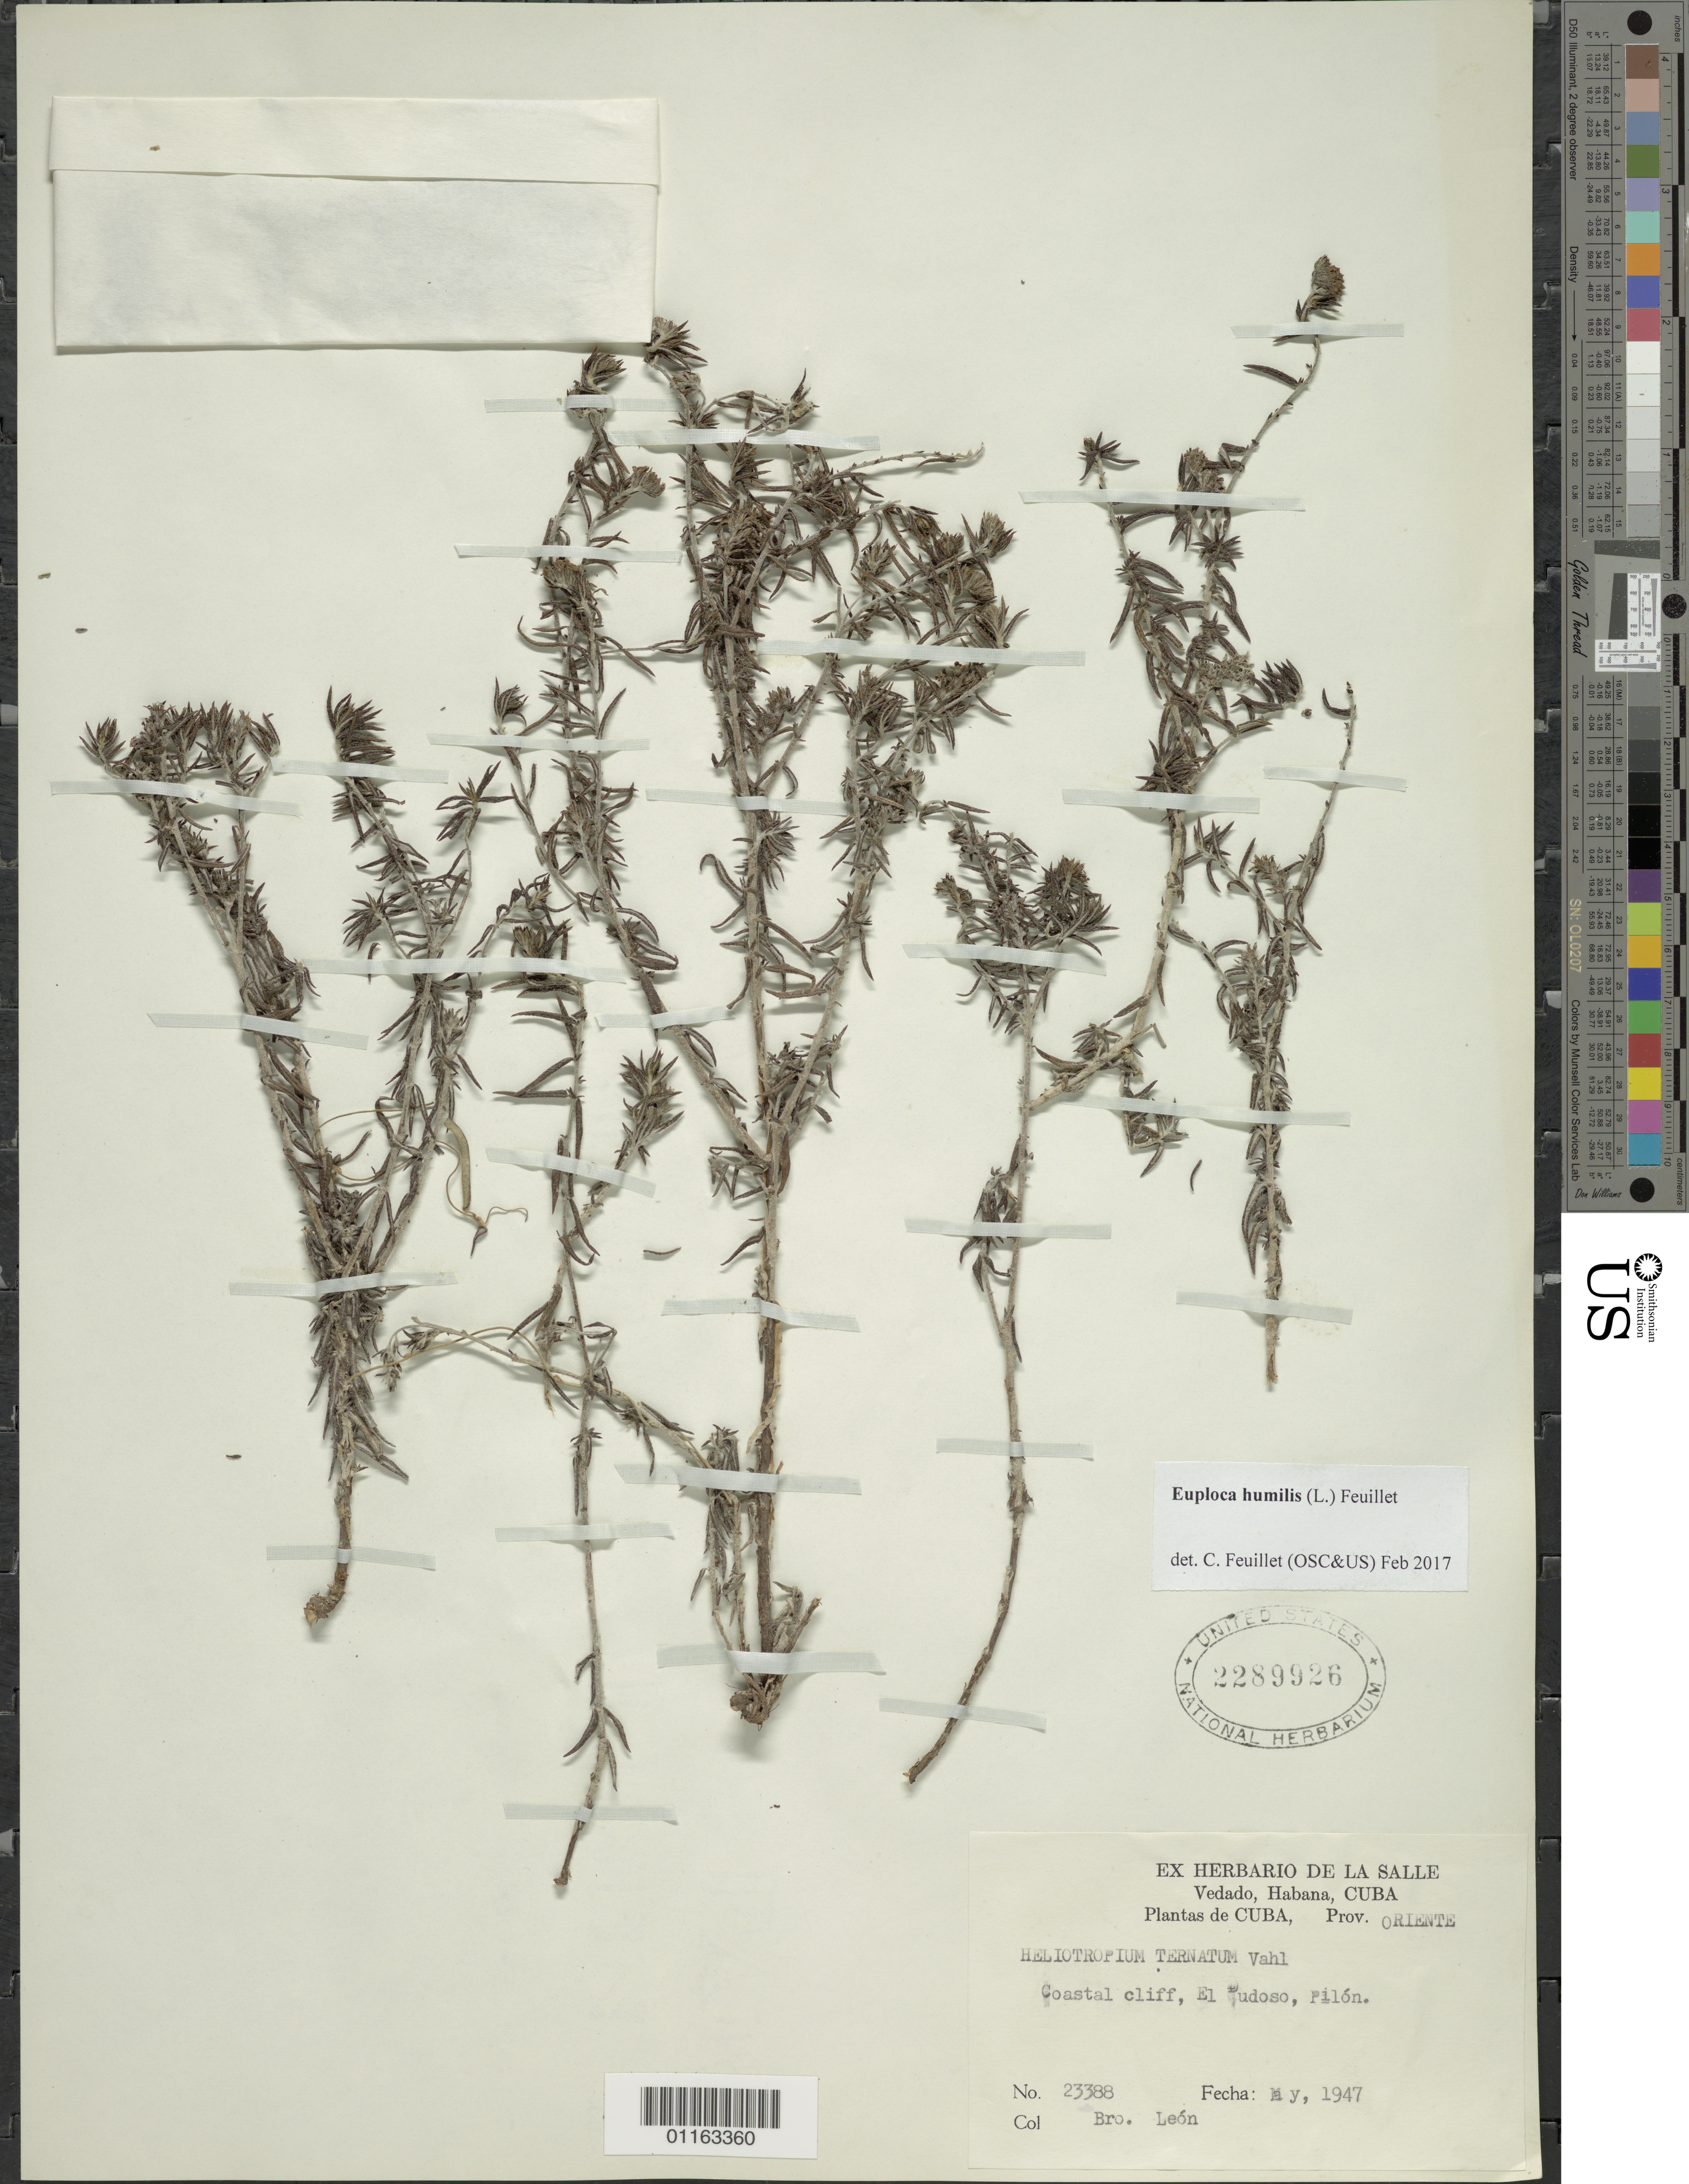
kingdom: Plantae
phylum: Tracheophyta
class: Magnoliopsida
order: Boraginales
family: Heliotropiaceae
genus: Euploca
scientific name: Euploca humilis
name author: (L.) Feuillet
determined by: Feuillet, C.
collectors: Bro. León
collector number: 23388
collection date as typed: May 1947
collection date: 1947-05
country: Cuba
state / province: Oriente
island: Cuba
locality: El Cudoso, Pilon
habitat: Coastal cliff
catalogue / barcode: US 2289926